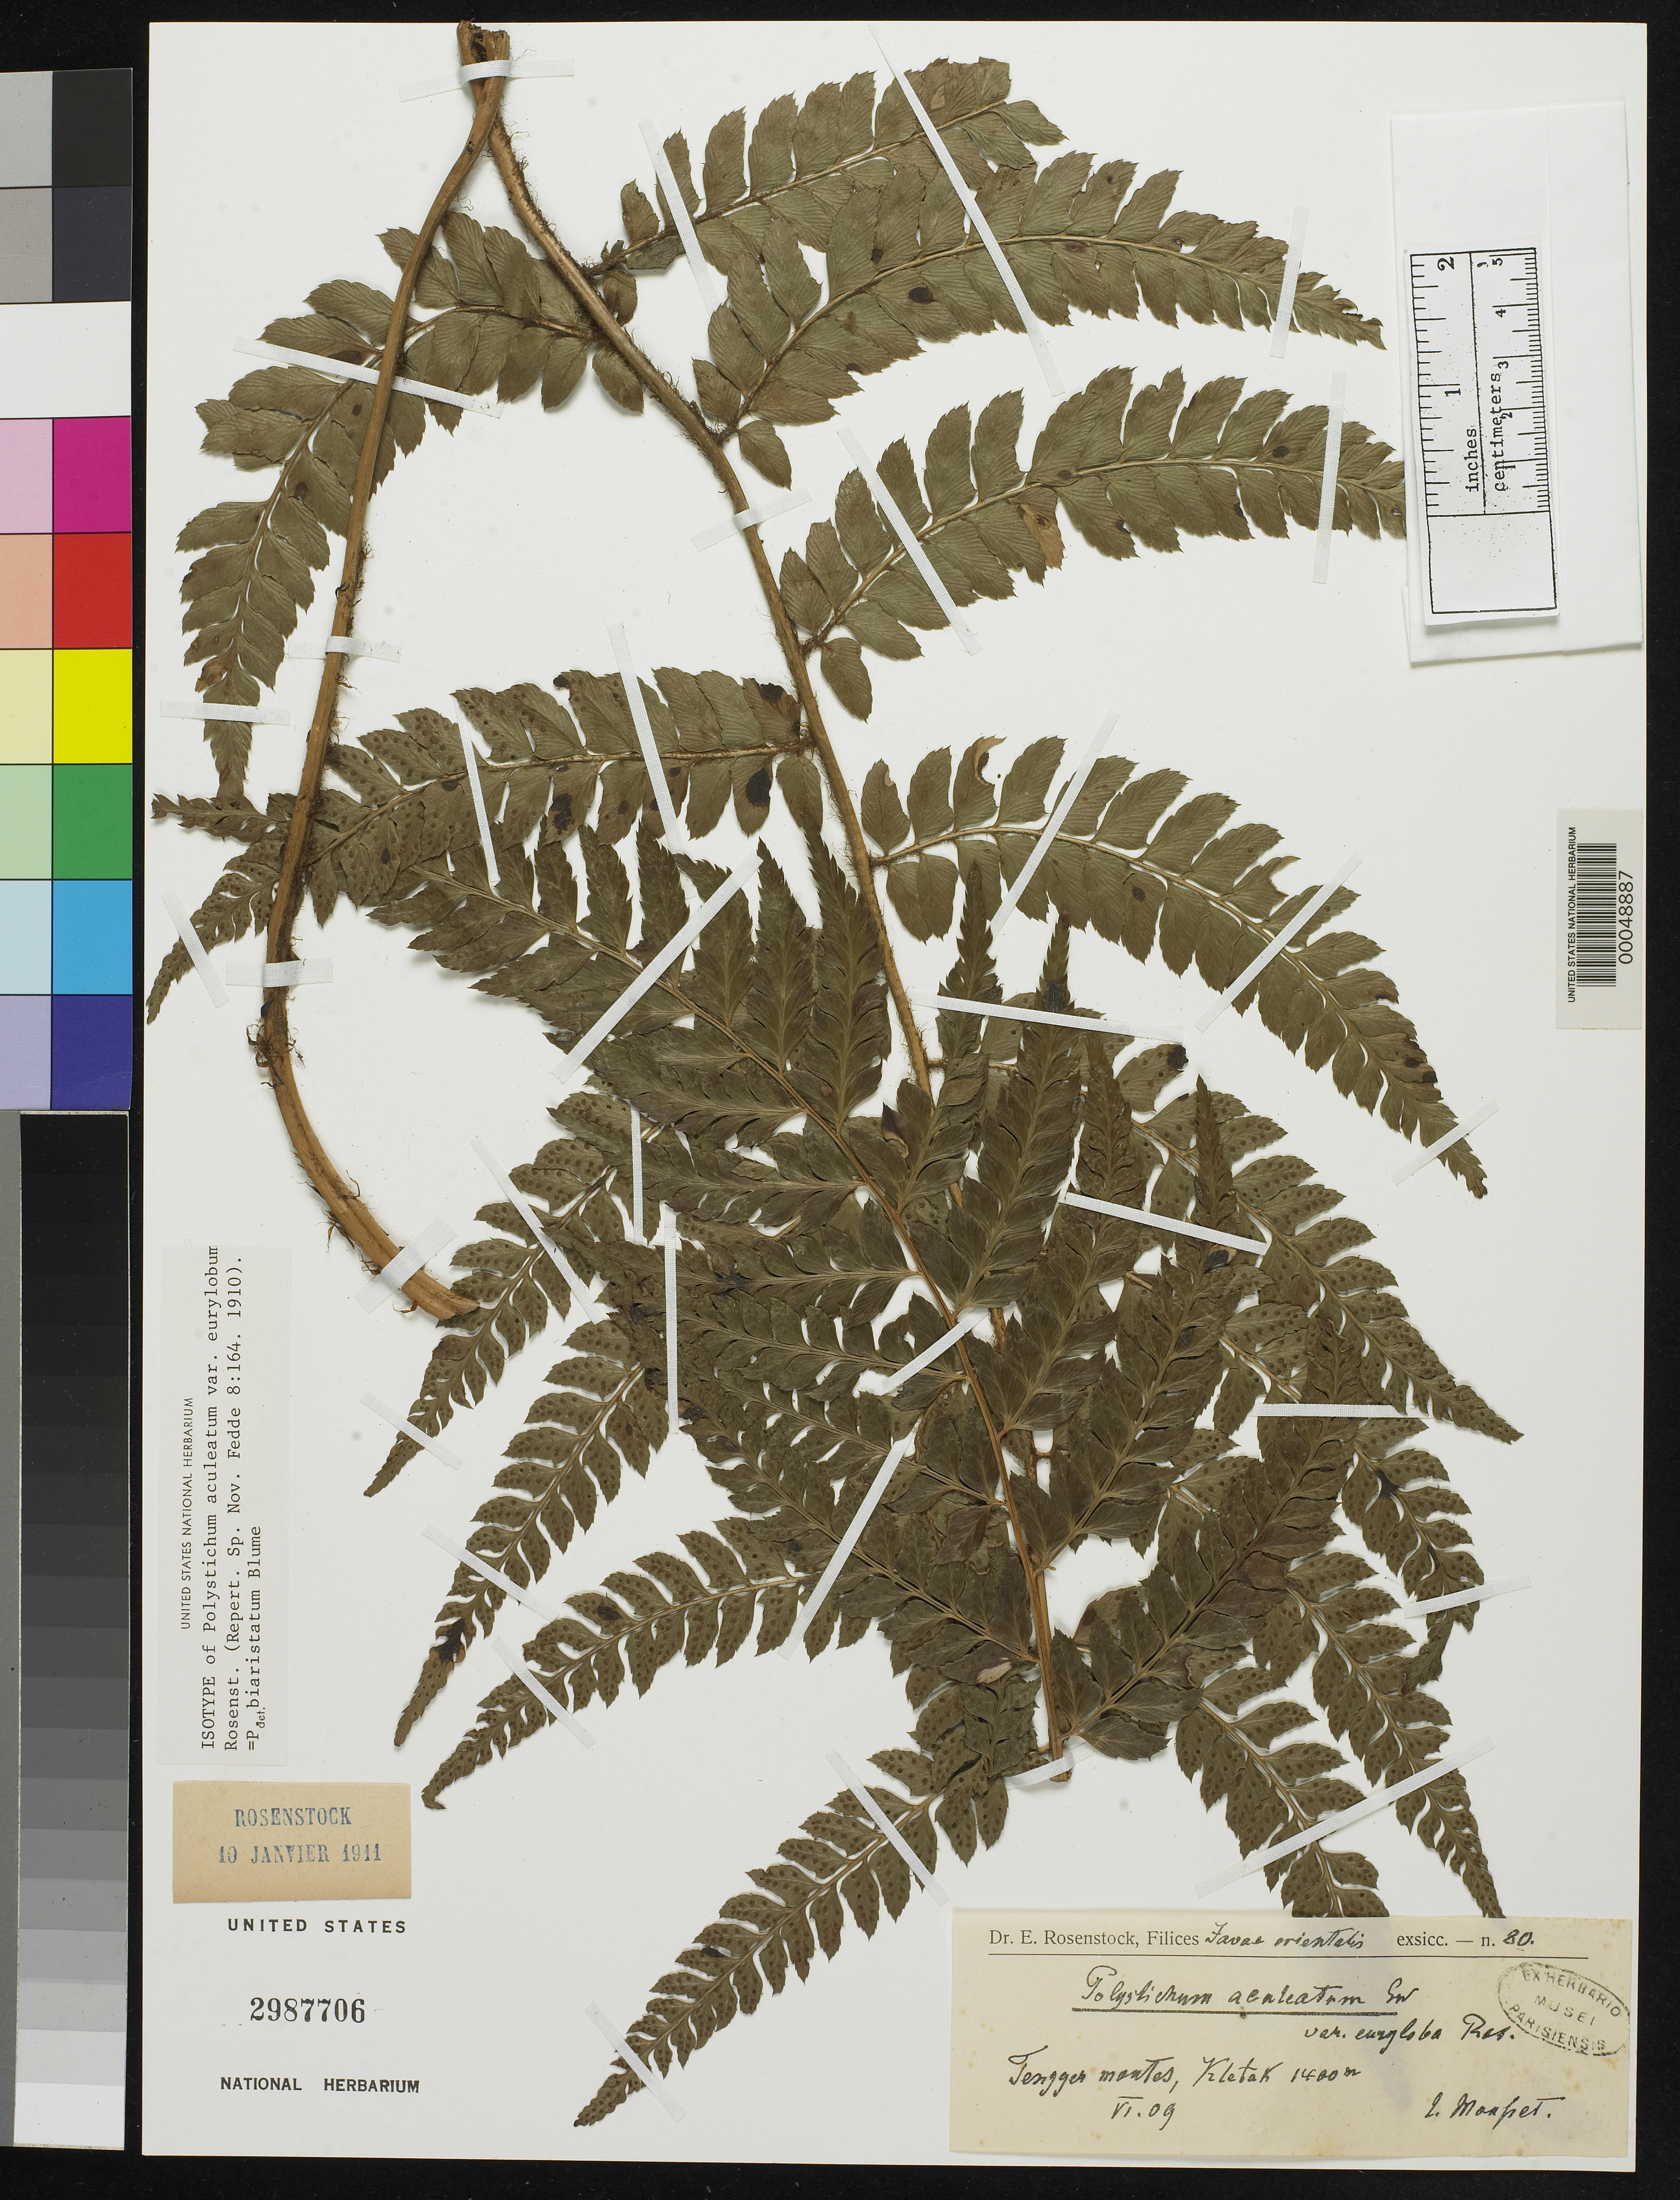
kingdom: Plantae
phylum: Tracheophyta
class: Polypodiopsida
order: Polypodiales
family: Dryopteridaceae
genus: Polystichum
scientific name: Polystichum aculeatum var. eurylobum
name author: Rosenst.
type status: Isotype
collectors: J. Mousset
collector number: Ros. Fil. Jav. Or. Exs. 80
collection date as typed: Jun 1909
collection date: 1909-06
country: Indonesia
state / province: Java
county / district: Jawa Timur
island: Java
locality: Tengger Mountains, Kletak.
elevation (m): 1400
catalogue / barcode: US 2987706